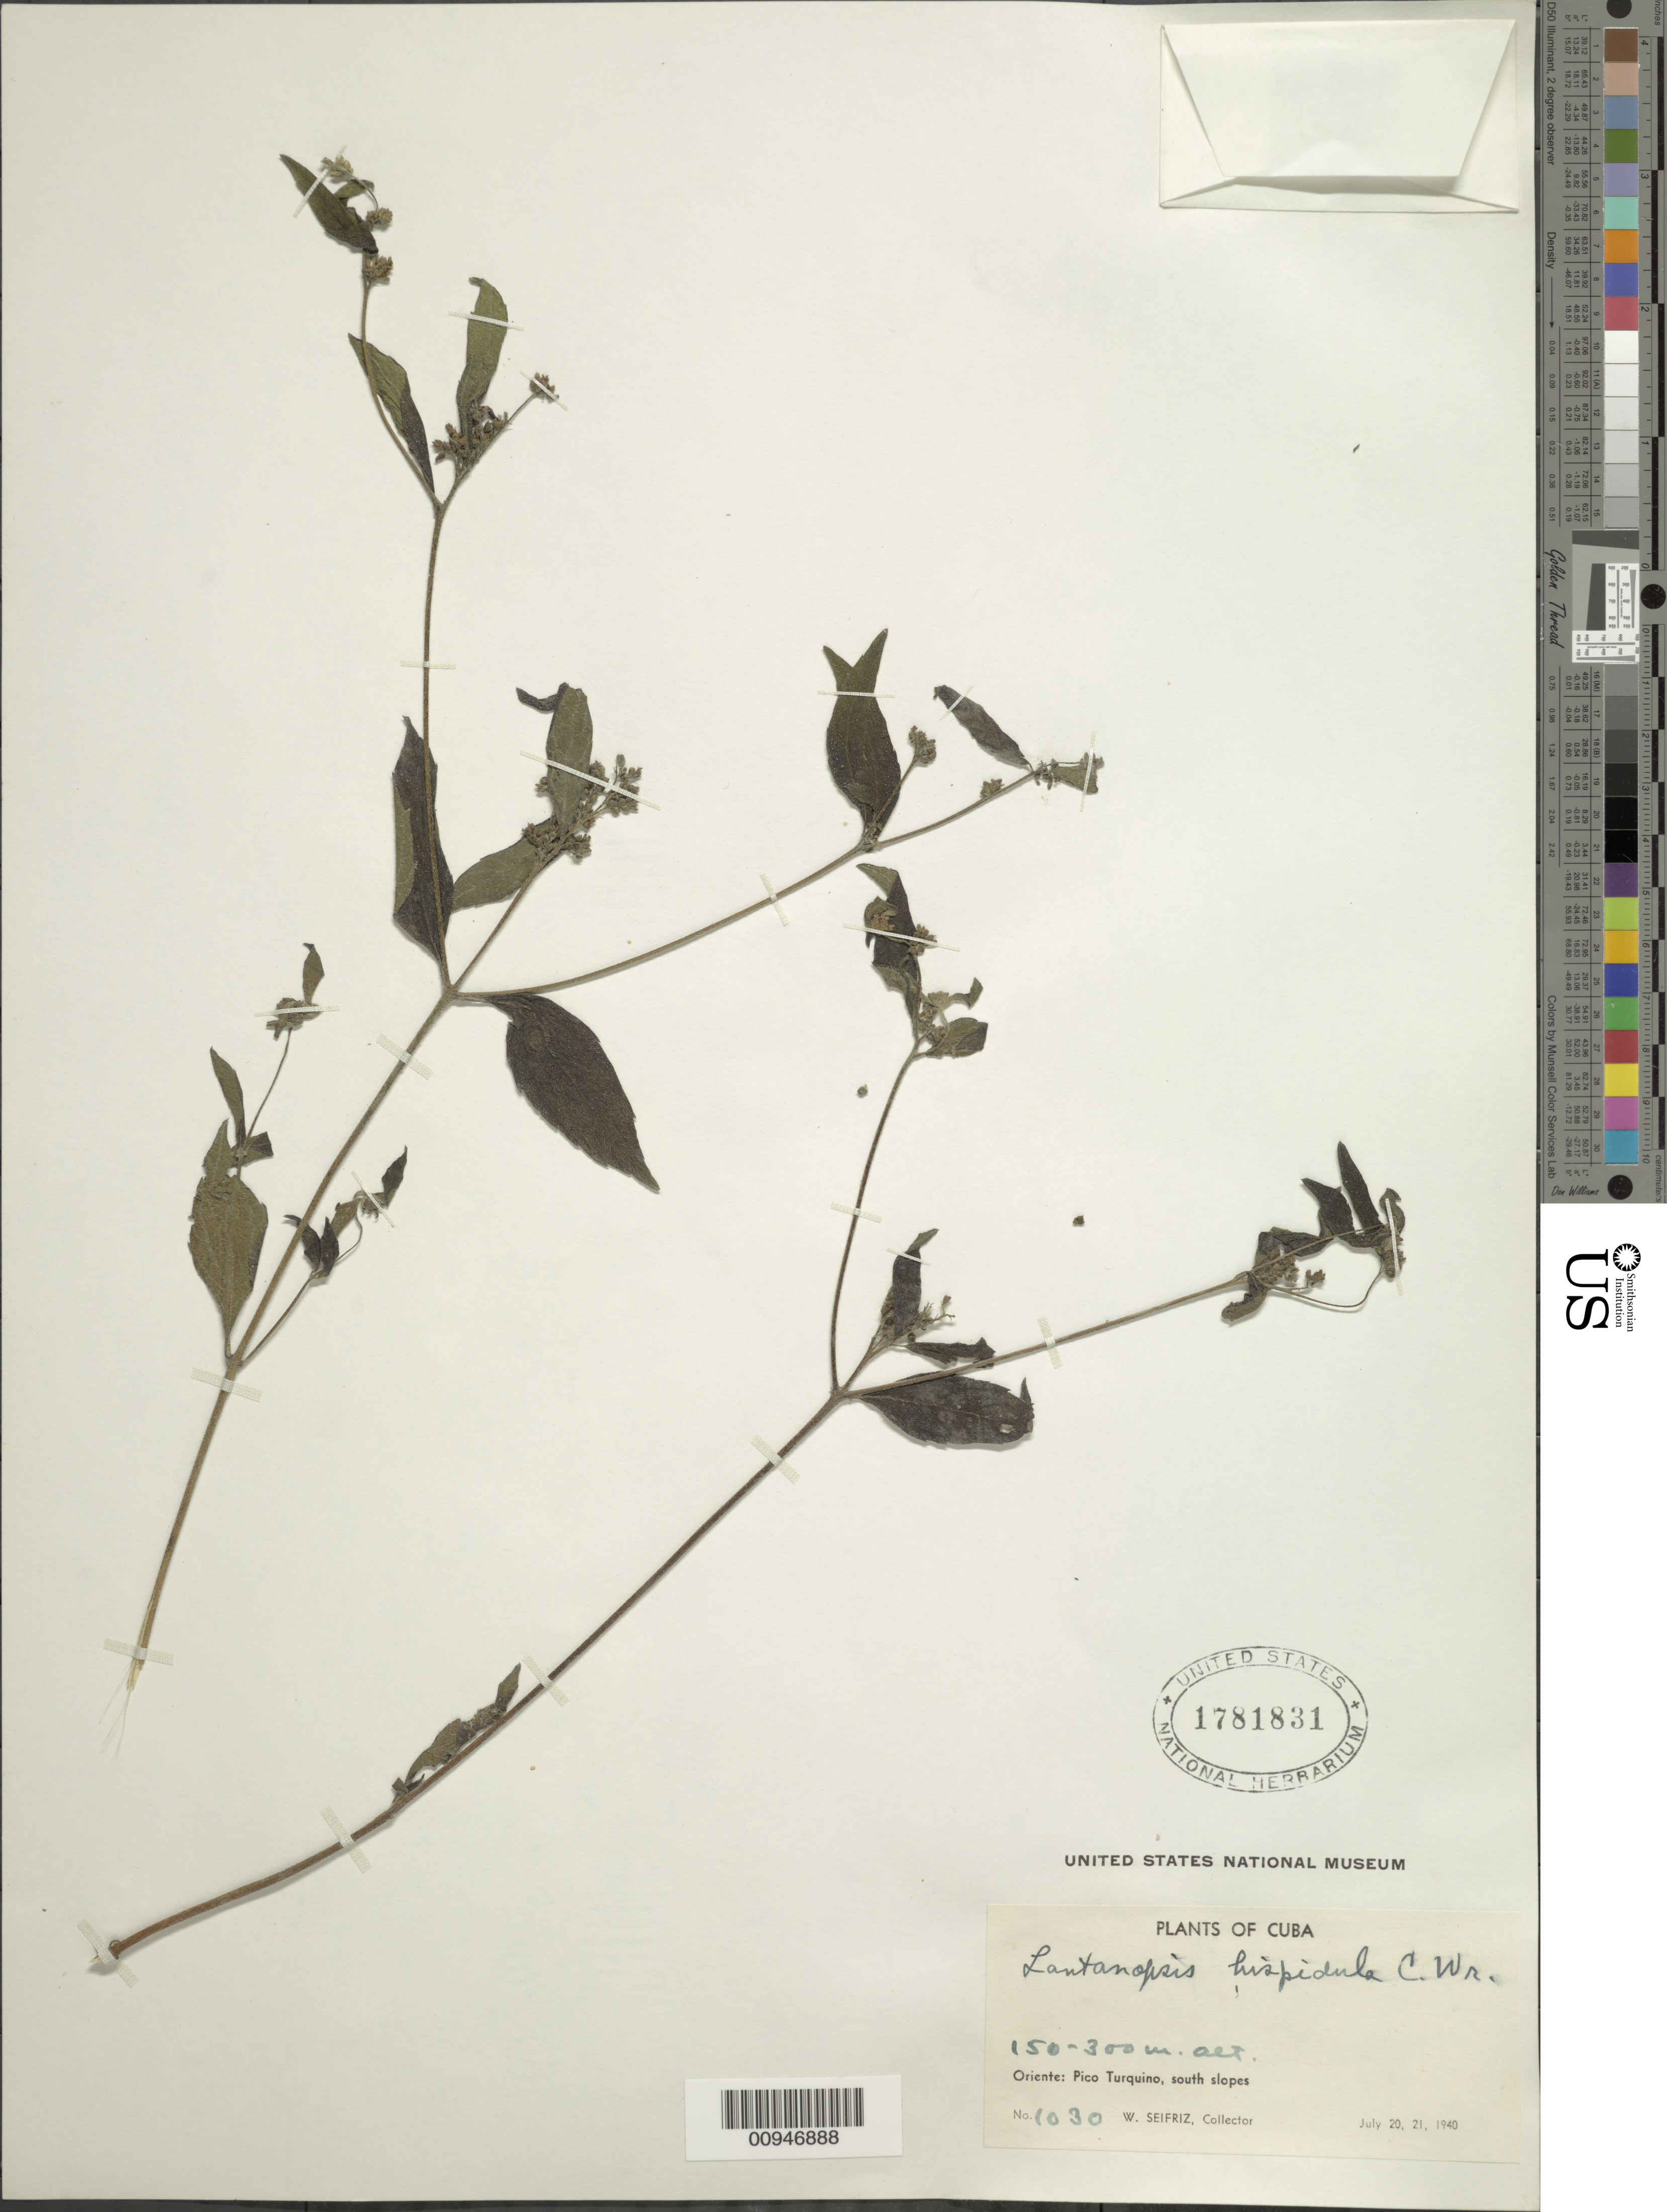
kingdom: Plantae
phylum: Tracheophyta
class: Magnoliopsida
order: Asterales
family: Asteraceae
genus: Lantanopsis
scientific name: Lantanopsis hispidula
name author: C. Wright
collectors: W. Seifriz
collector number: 1030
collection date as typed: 20 Jul 1940 to 21 Jul 1940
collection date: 1940-07-20/1940-07-21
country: Cuba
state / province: Oriente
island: Cuba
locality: Pico Turquino, south slopes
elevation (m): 150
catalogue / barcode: US 1781831